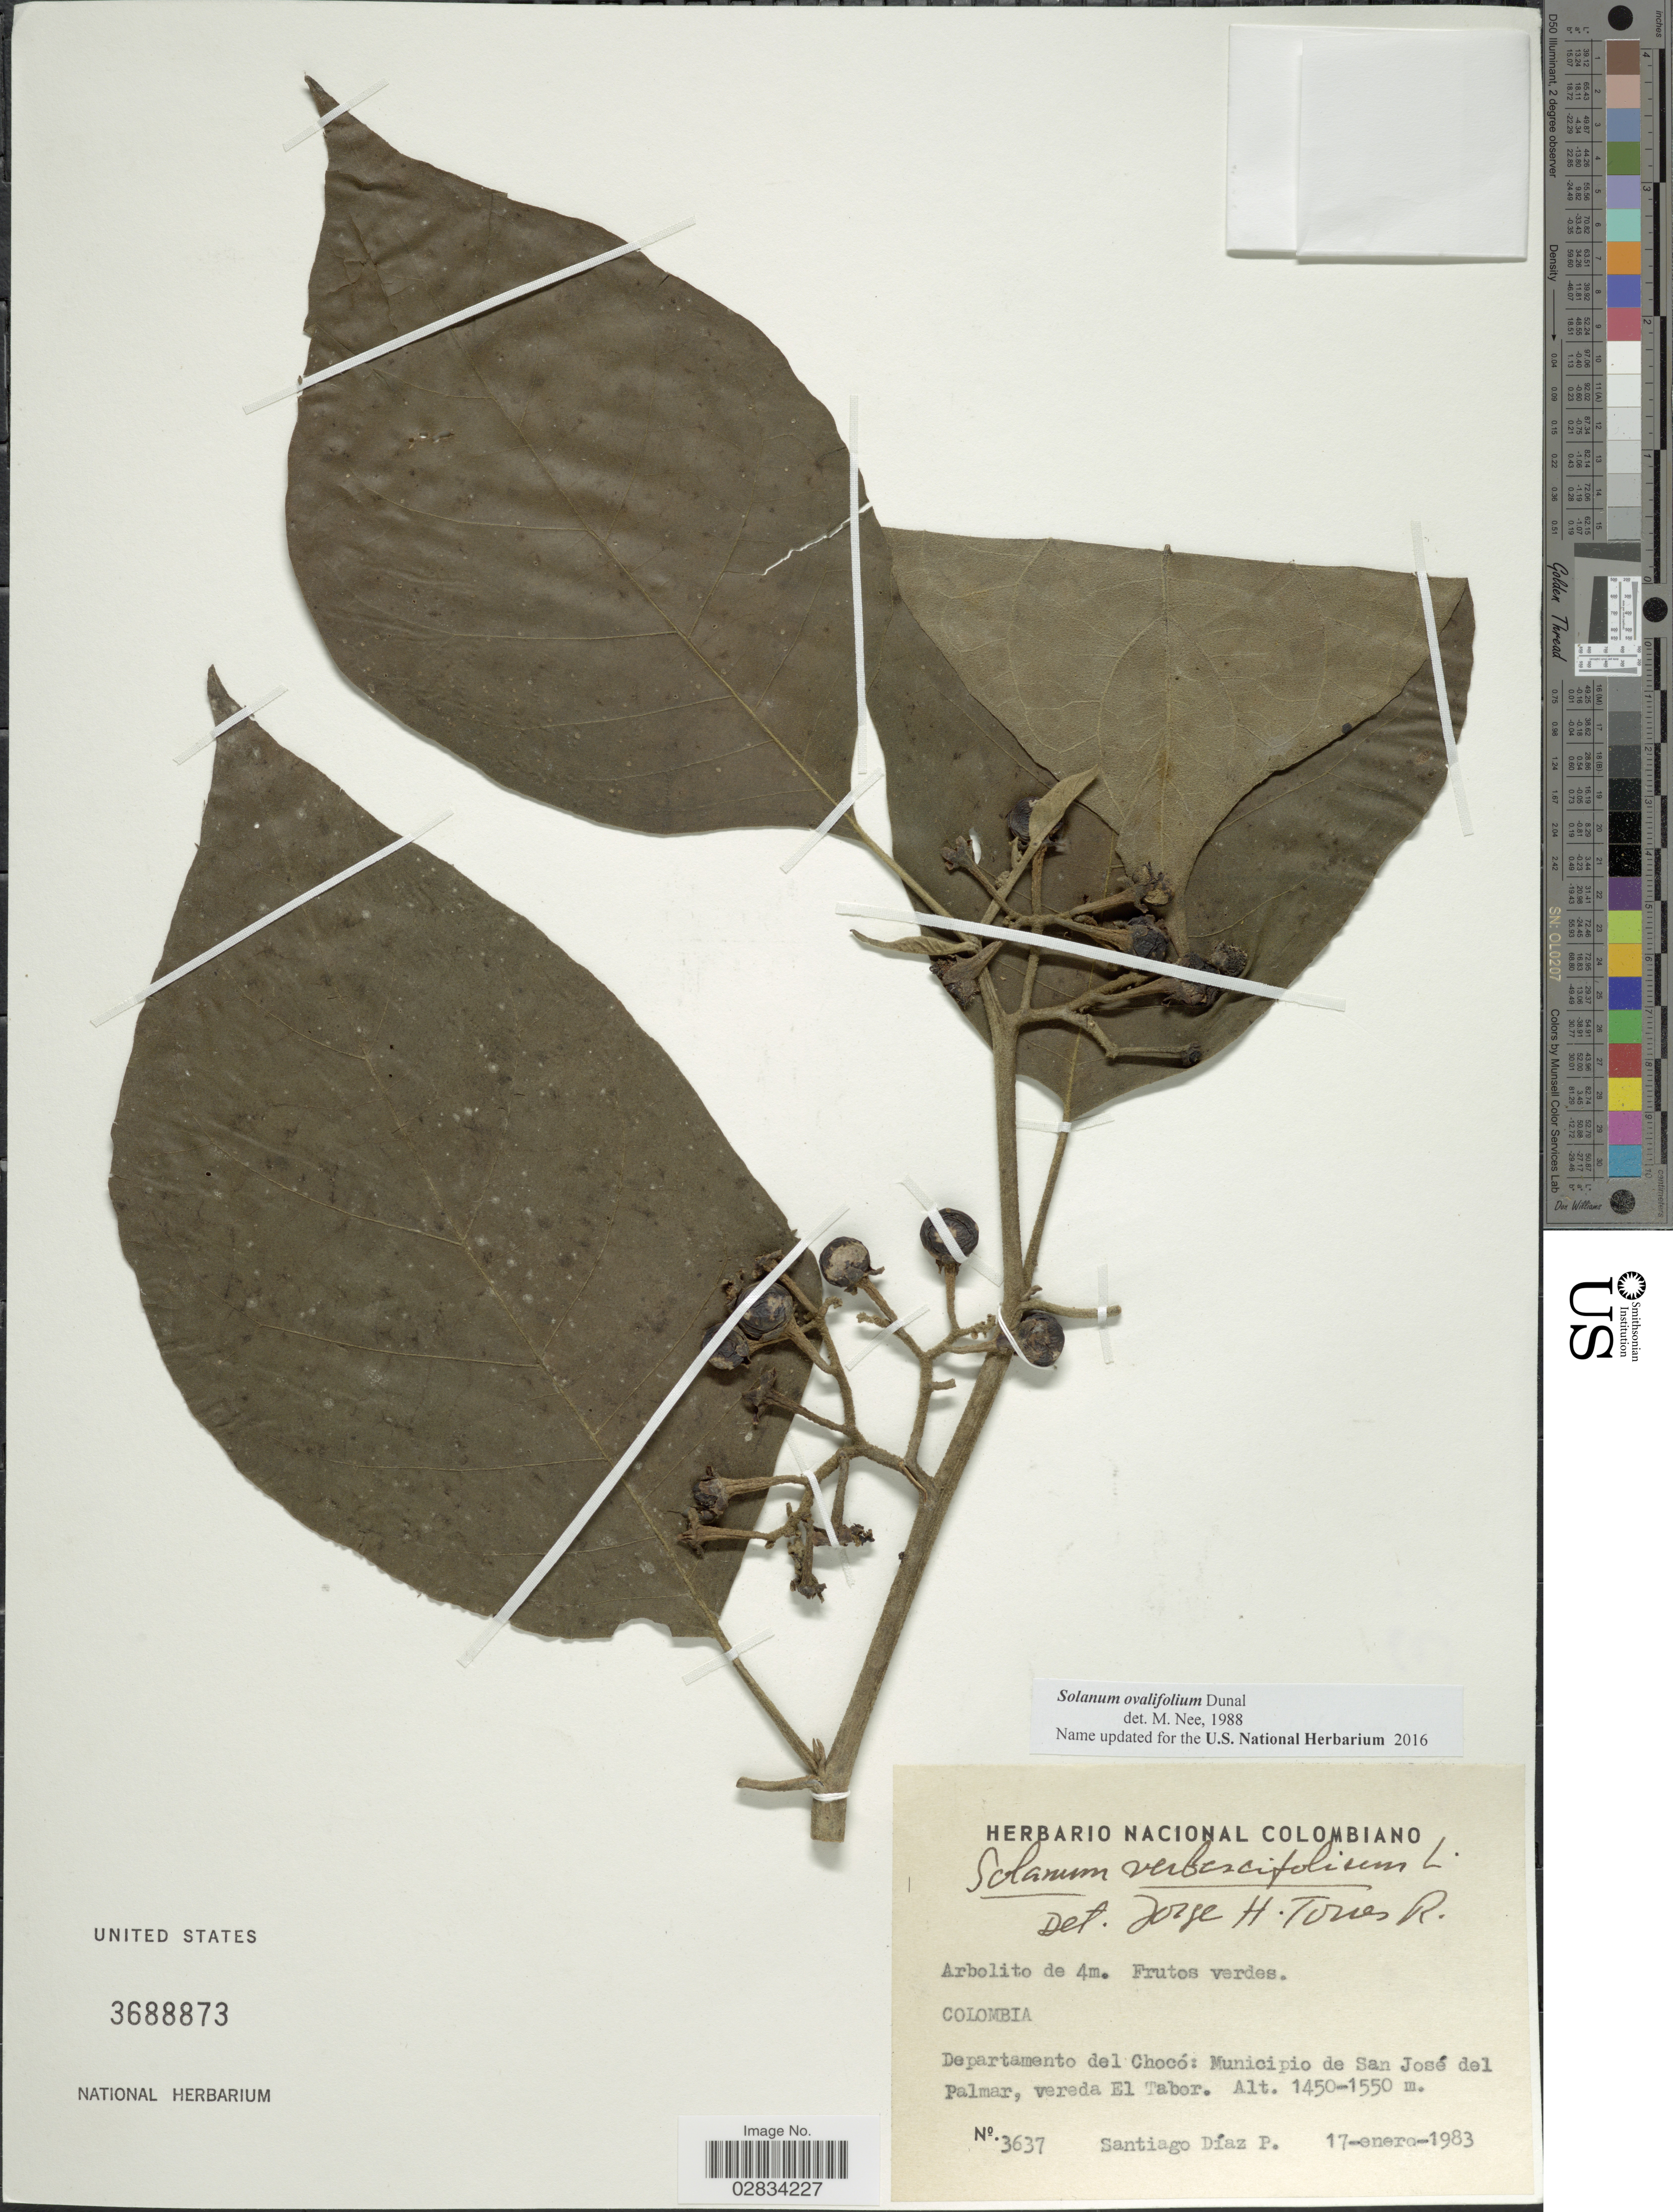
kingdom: Plantae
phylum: Tracheophyta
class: Magnoliopsida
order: Solanales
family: Solanaceae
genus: Solanum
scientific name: Solanum ovalifolium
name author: Dunal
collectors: S. Diaz P.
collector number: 3637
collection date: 1983-01-17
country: Colombia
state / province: Chocó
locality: Departamento del Chocó, Municipio de San José del Palmar, vereda El Tabor.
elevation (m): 1450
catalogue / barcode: US 3688873